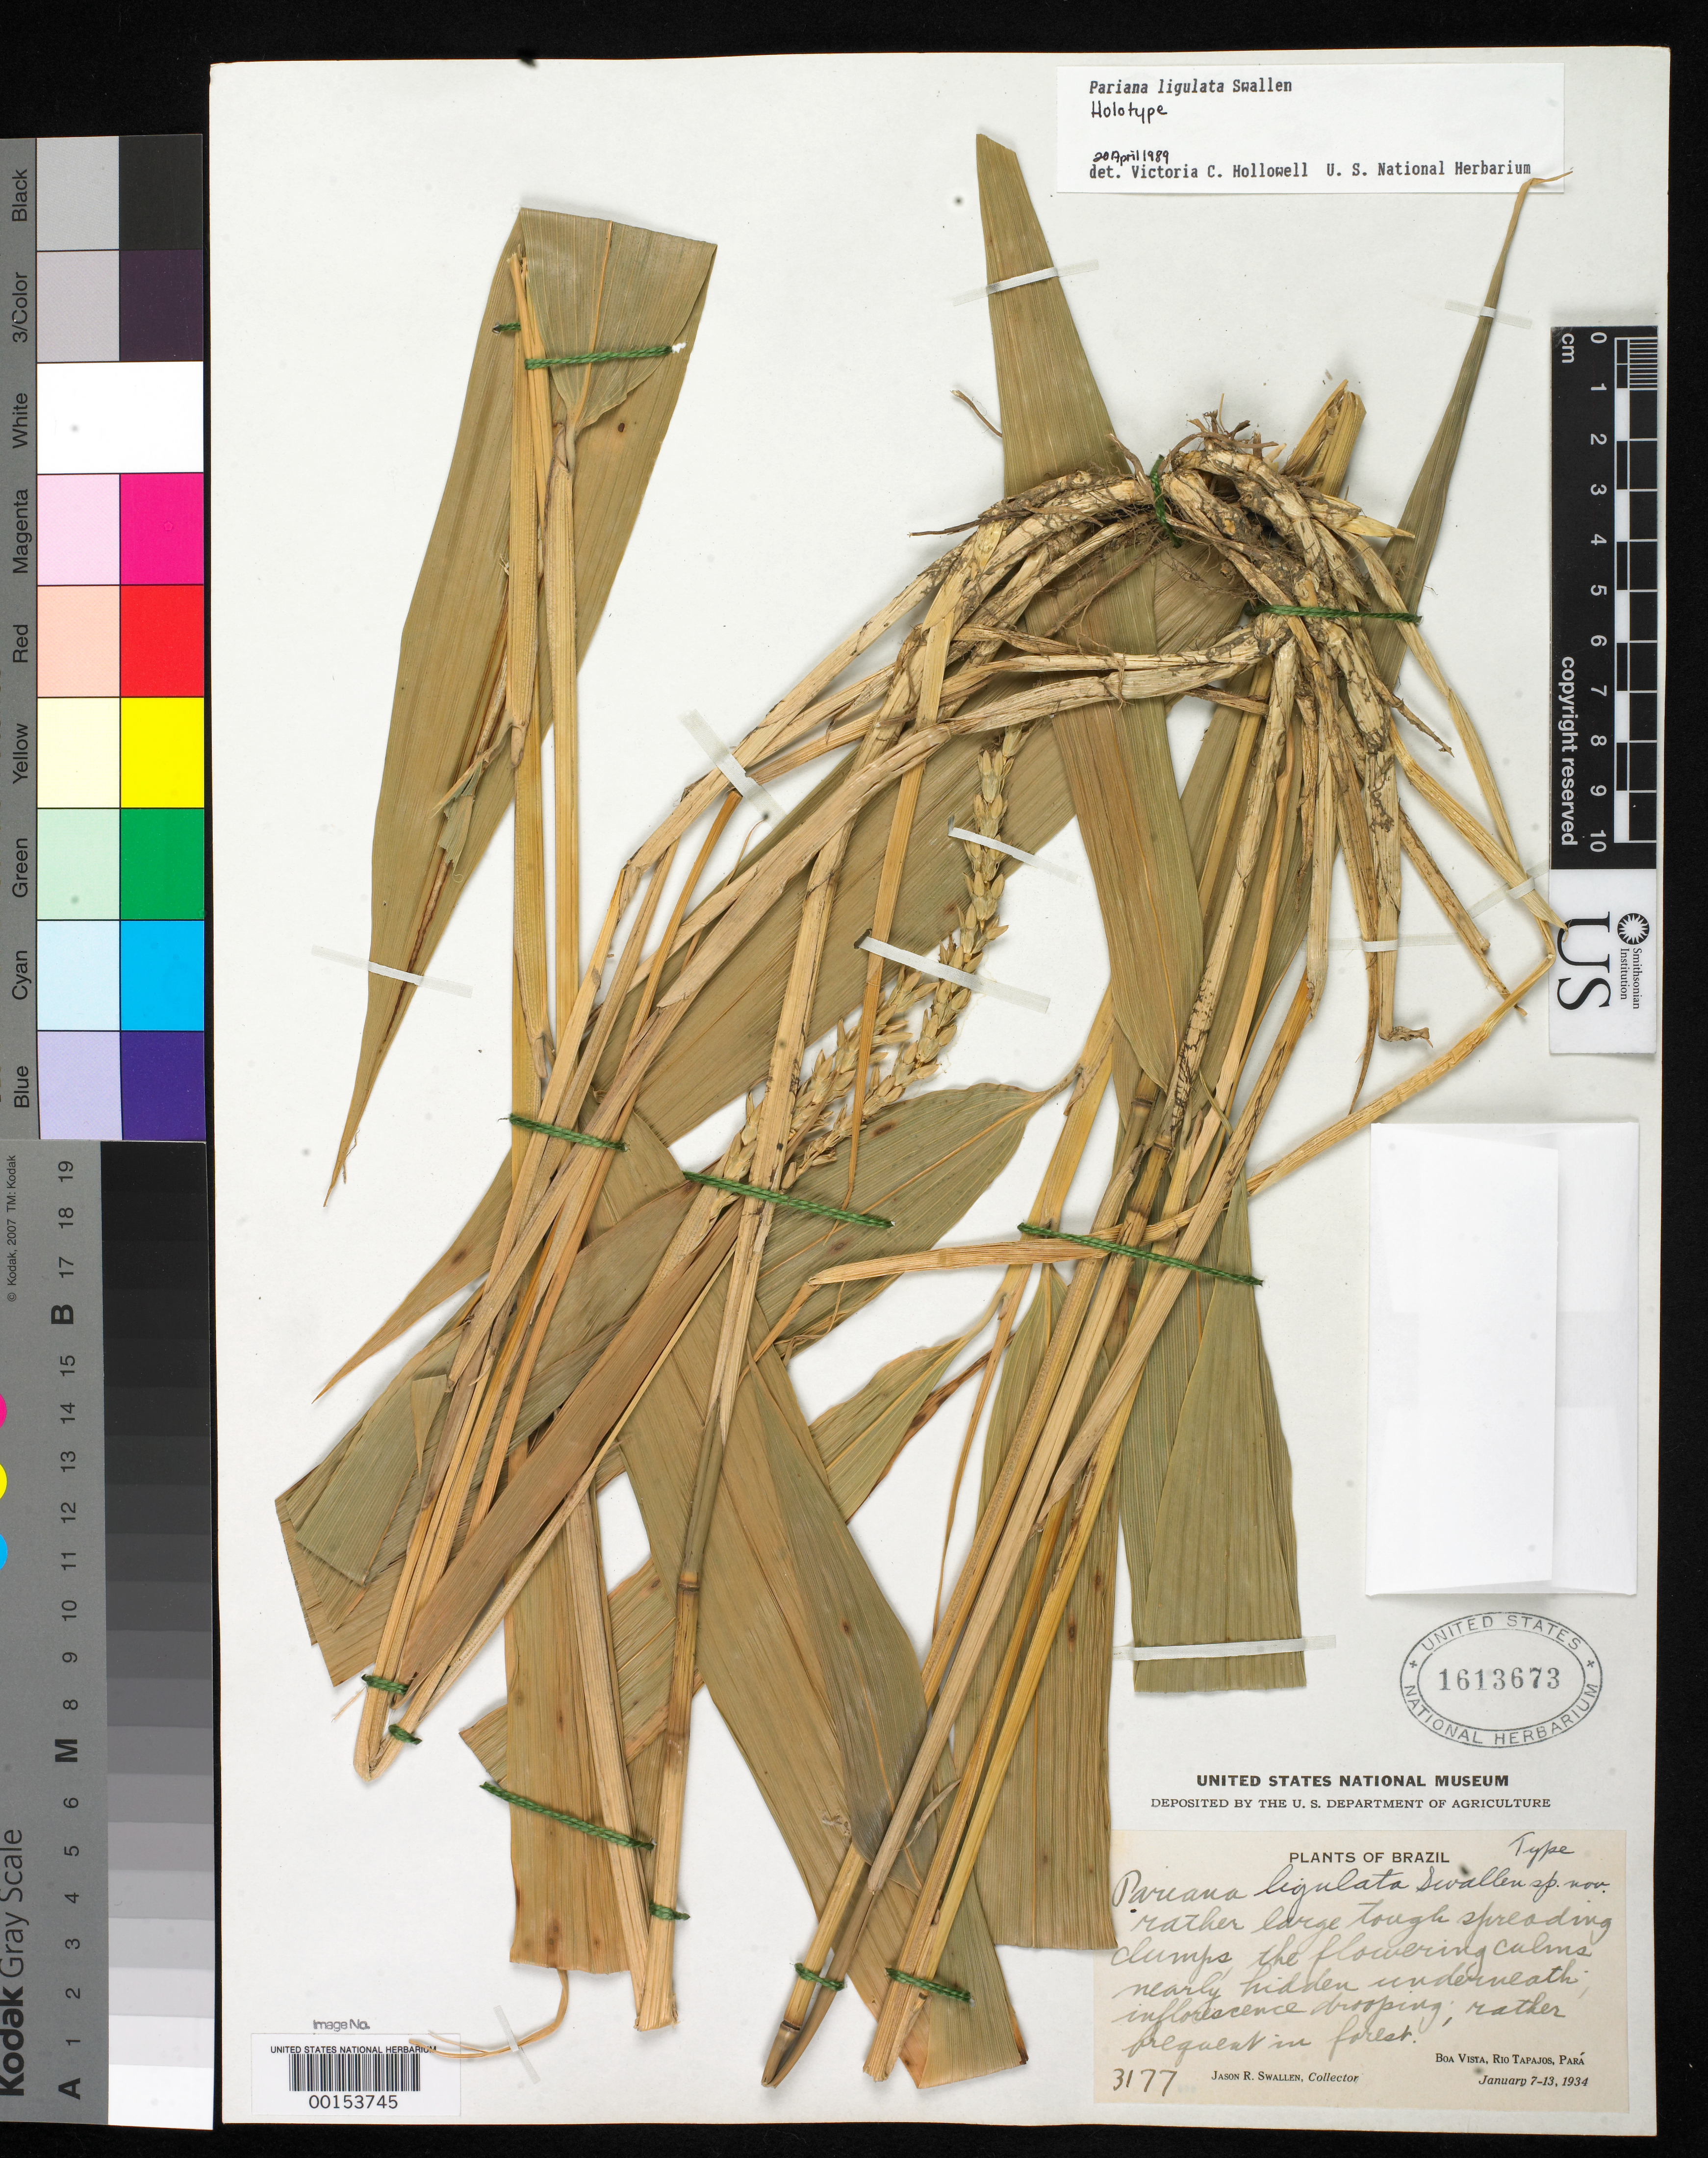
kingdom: Plantae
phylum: Tracheophyta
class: Liliopsida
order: Poales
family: Poaceae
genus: Pariana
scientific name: Pariana ligulata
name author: Swallen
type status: Holotype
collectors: J. R. Swallen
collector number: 3177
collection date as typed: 07 Jan 1934 to 13 Jan 1934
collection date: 1934-01-07/1934-01-13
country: Brazil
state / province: Pará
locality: Boa Vista, Rio Tapajos.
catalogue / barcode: US 1613673